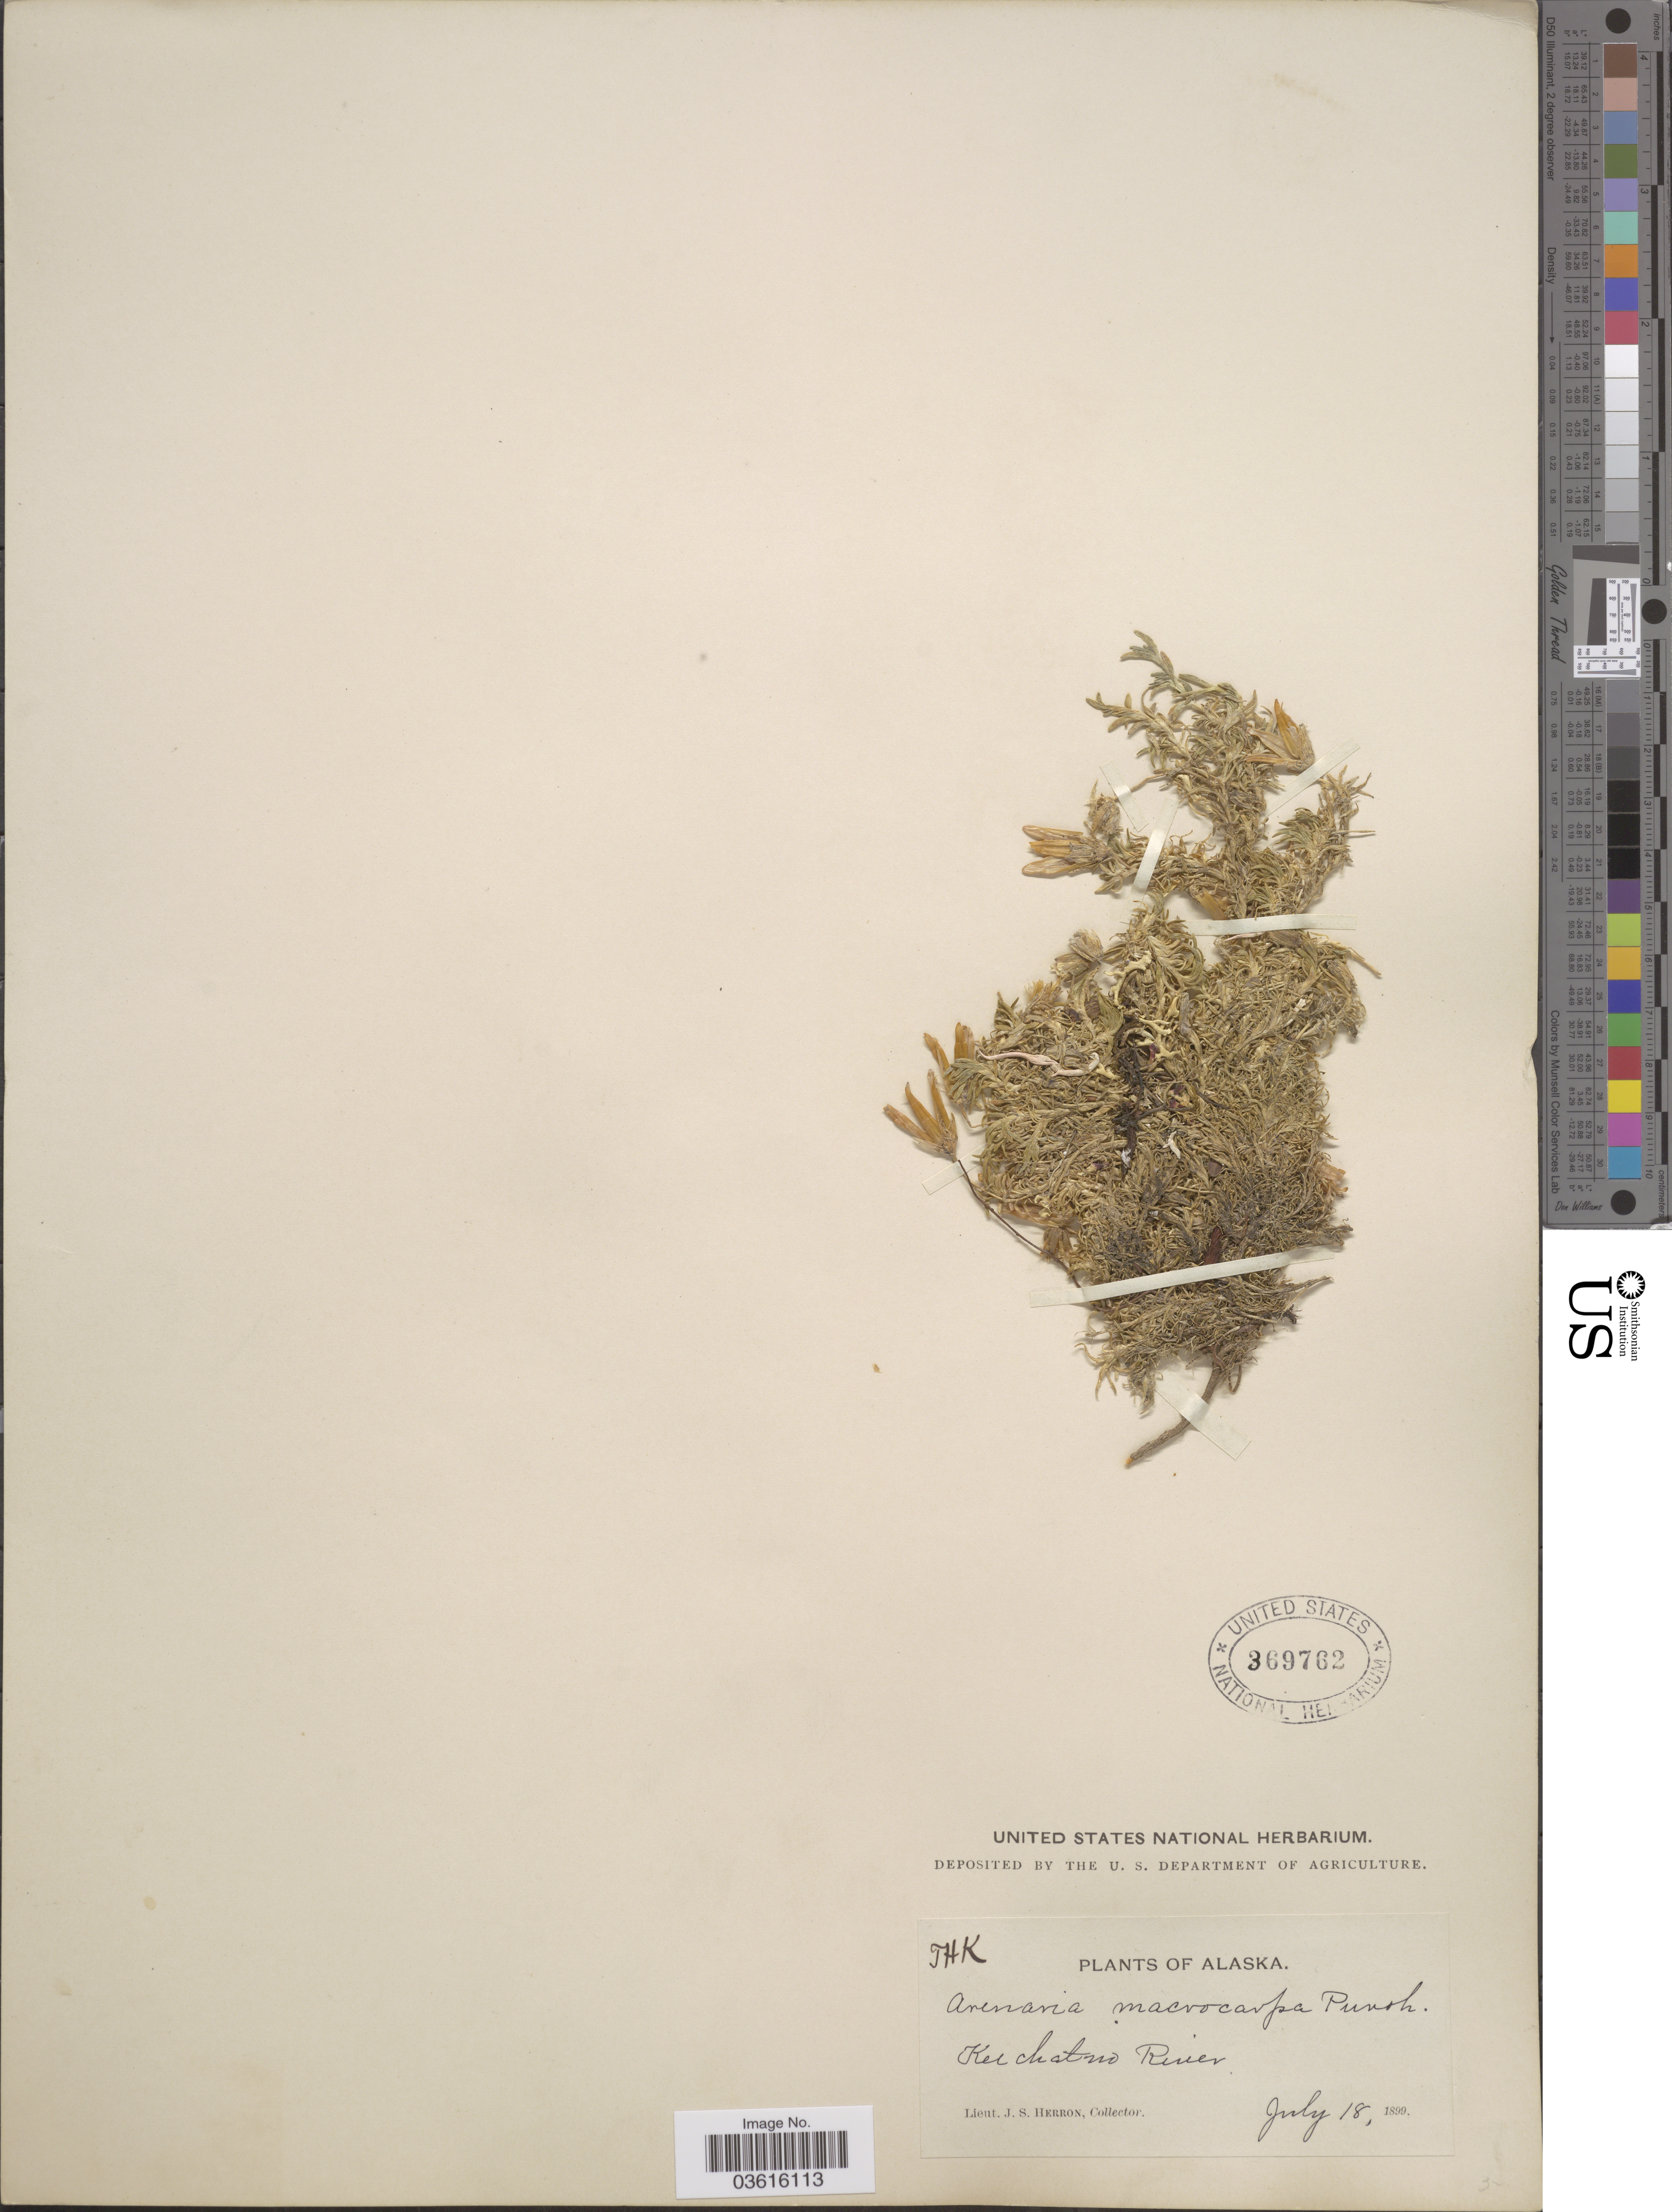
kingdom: Plantae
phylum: Tracheophyta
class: Magnoliopsida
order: Caryophyllales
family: Caryophyllaceae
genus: Pseudocherleria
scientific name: Pseudocherleria macrocarpa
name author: (Pursh) Dillenb. & Kadereit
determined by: U.S. National Herbarium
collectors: J. Herron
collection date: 1899-07-18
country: United States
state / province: Alaska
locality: Keechatno River.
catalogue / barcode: US 369762